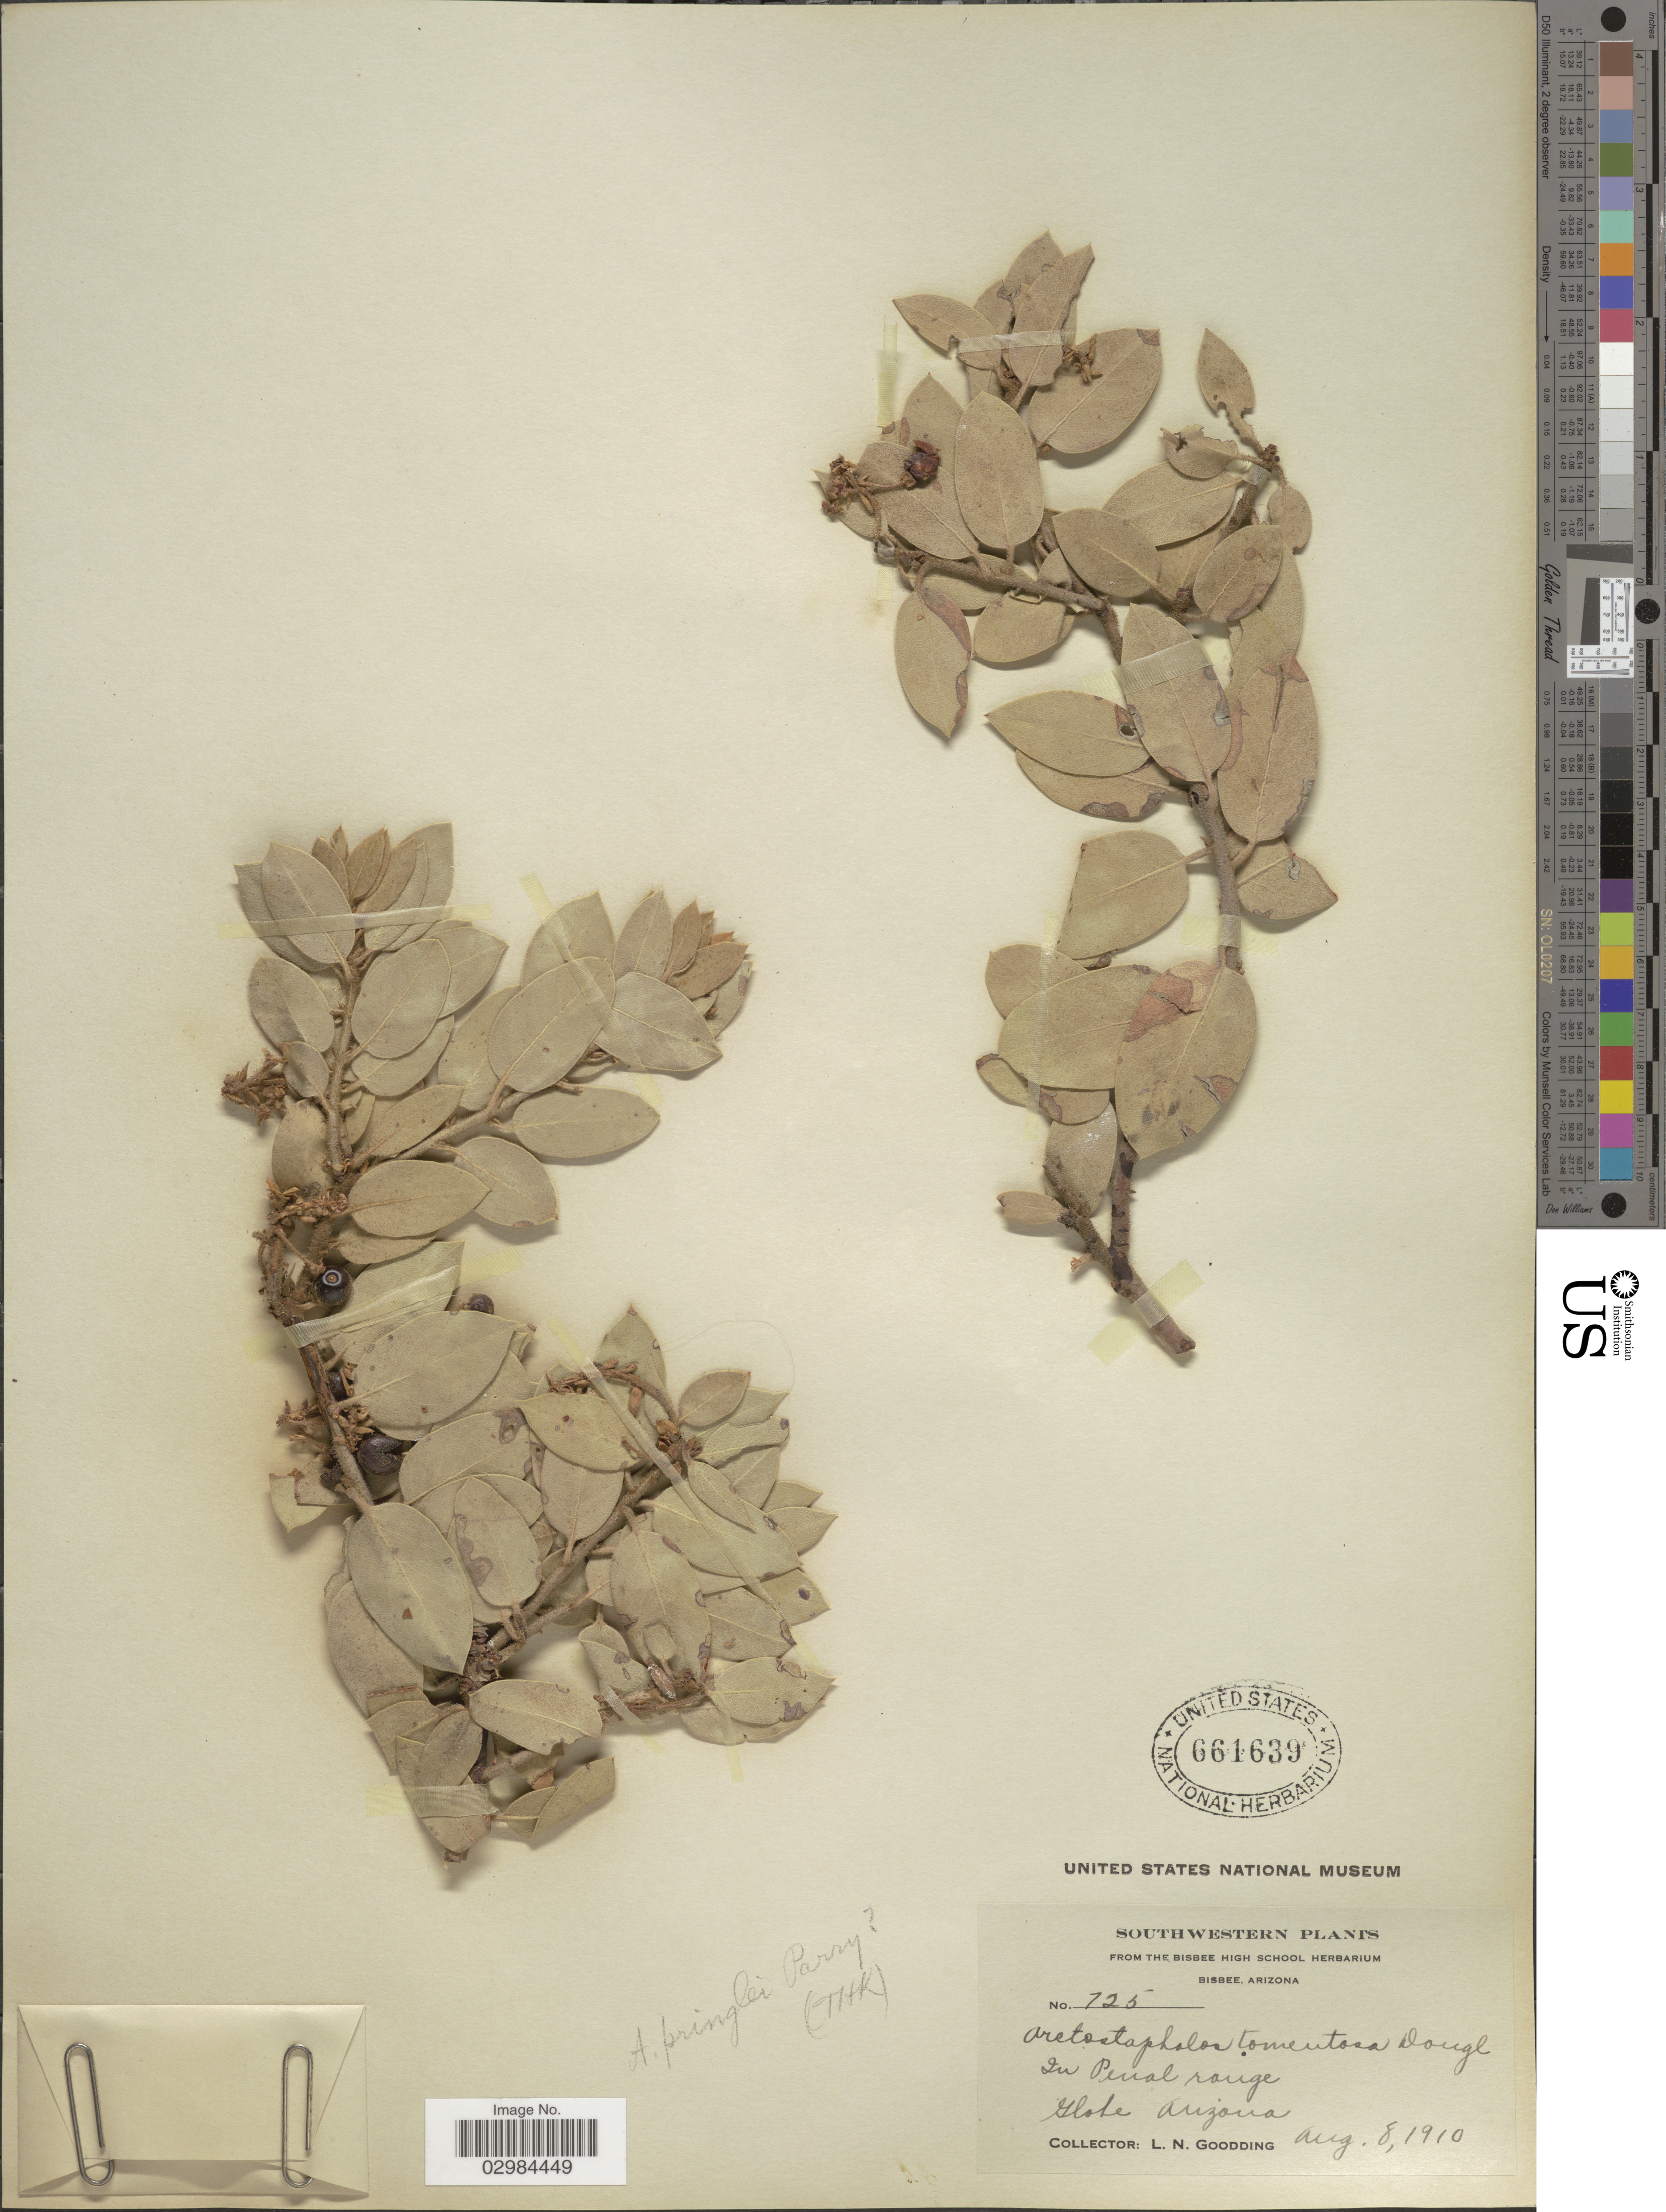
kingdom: Plantae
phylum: Tracheophyta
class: Magnoliopsida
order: Ericales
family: Ericaceae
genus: Arctostaphylos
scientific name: Arctostaphylos pringlei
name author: Parry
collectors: L. N. Goodding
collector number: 725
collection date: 1910-08-08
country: United States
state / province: Arizona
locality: Southwestern. In Penal range. Globe Arizona.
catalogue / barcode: US 661639